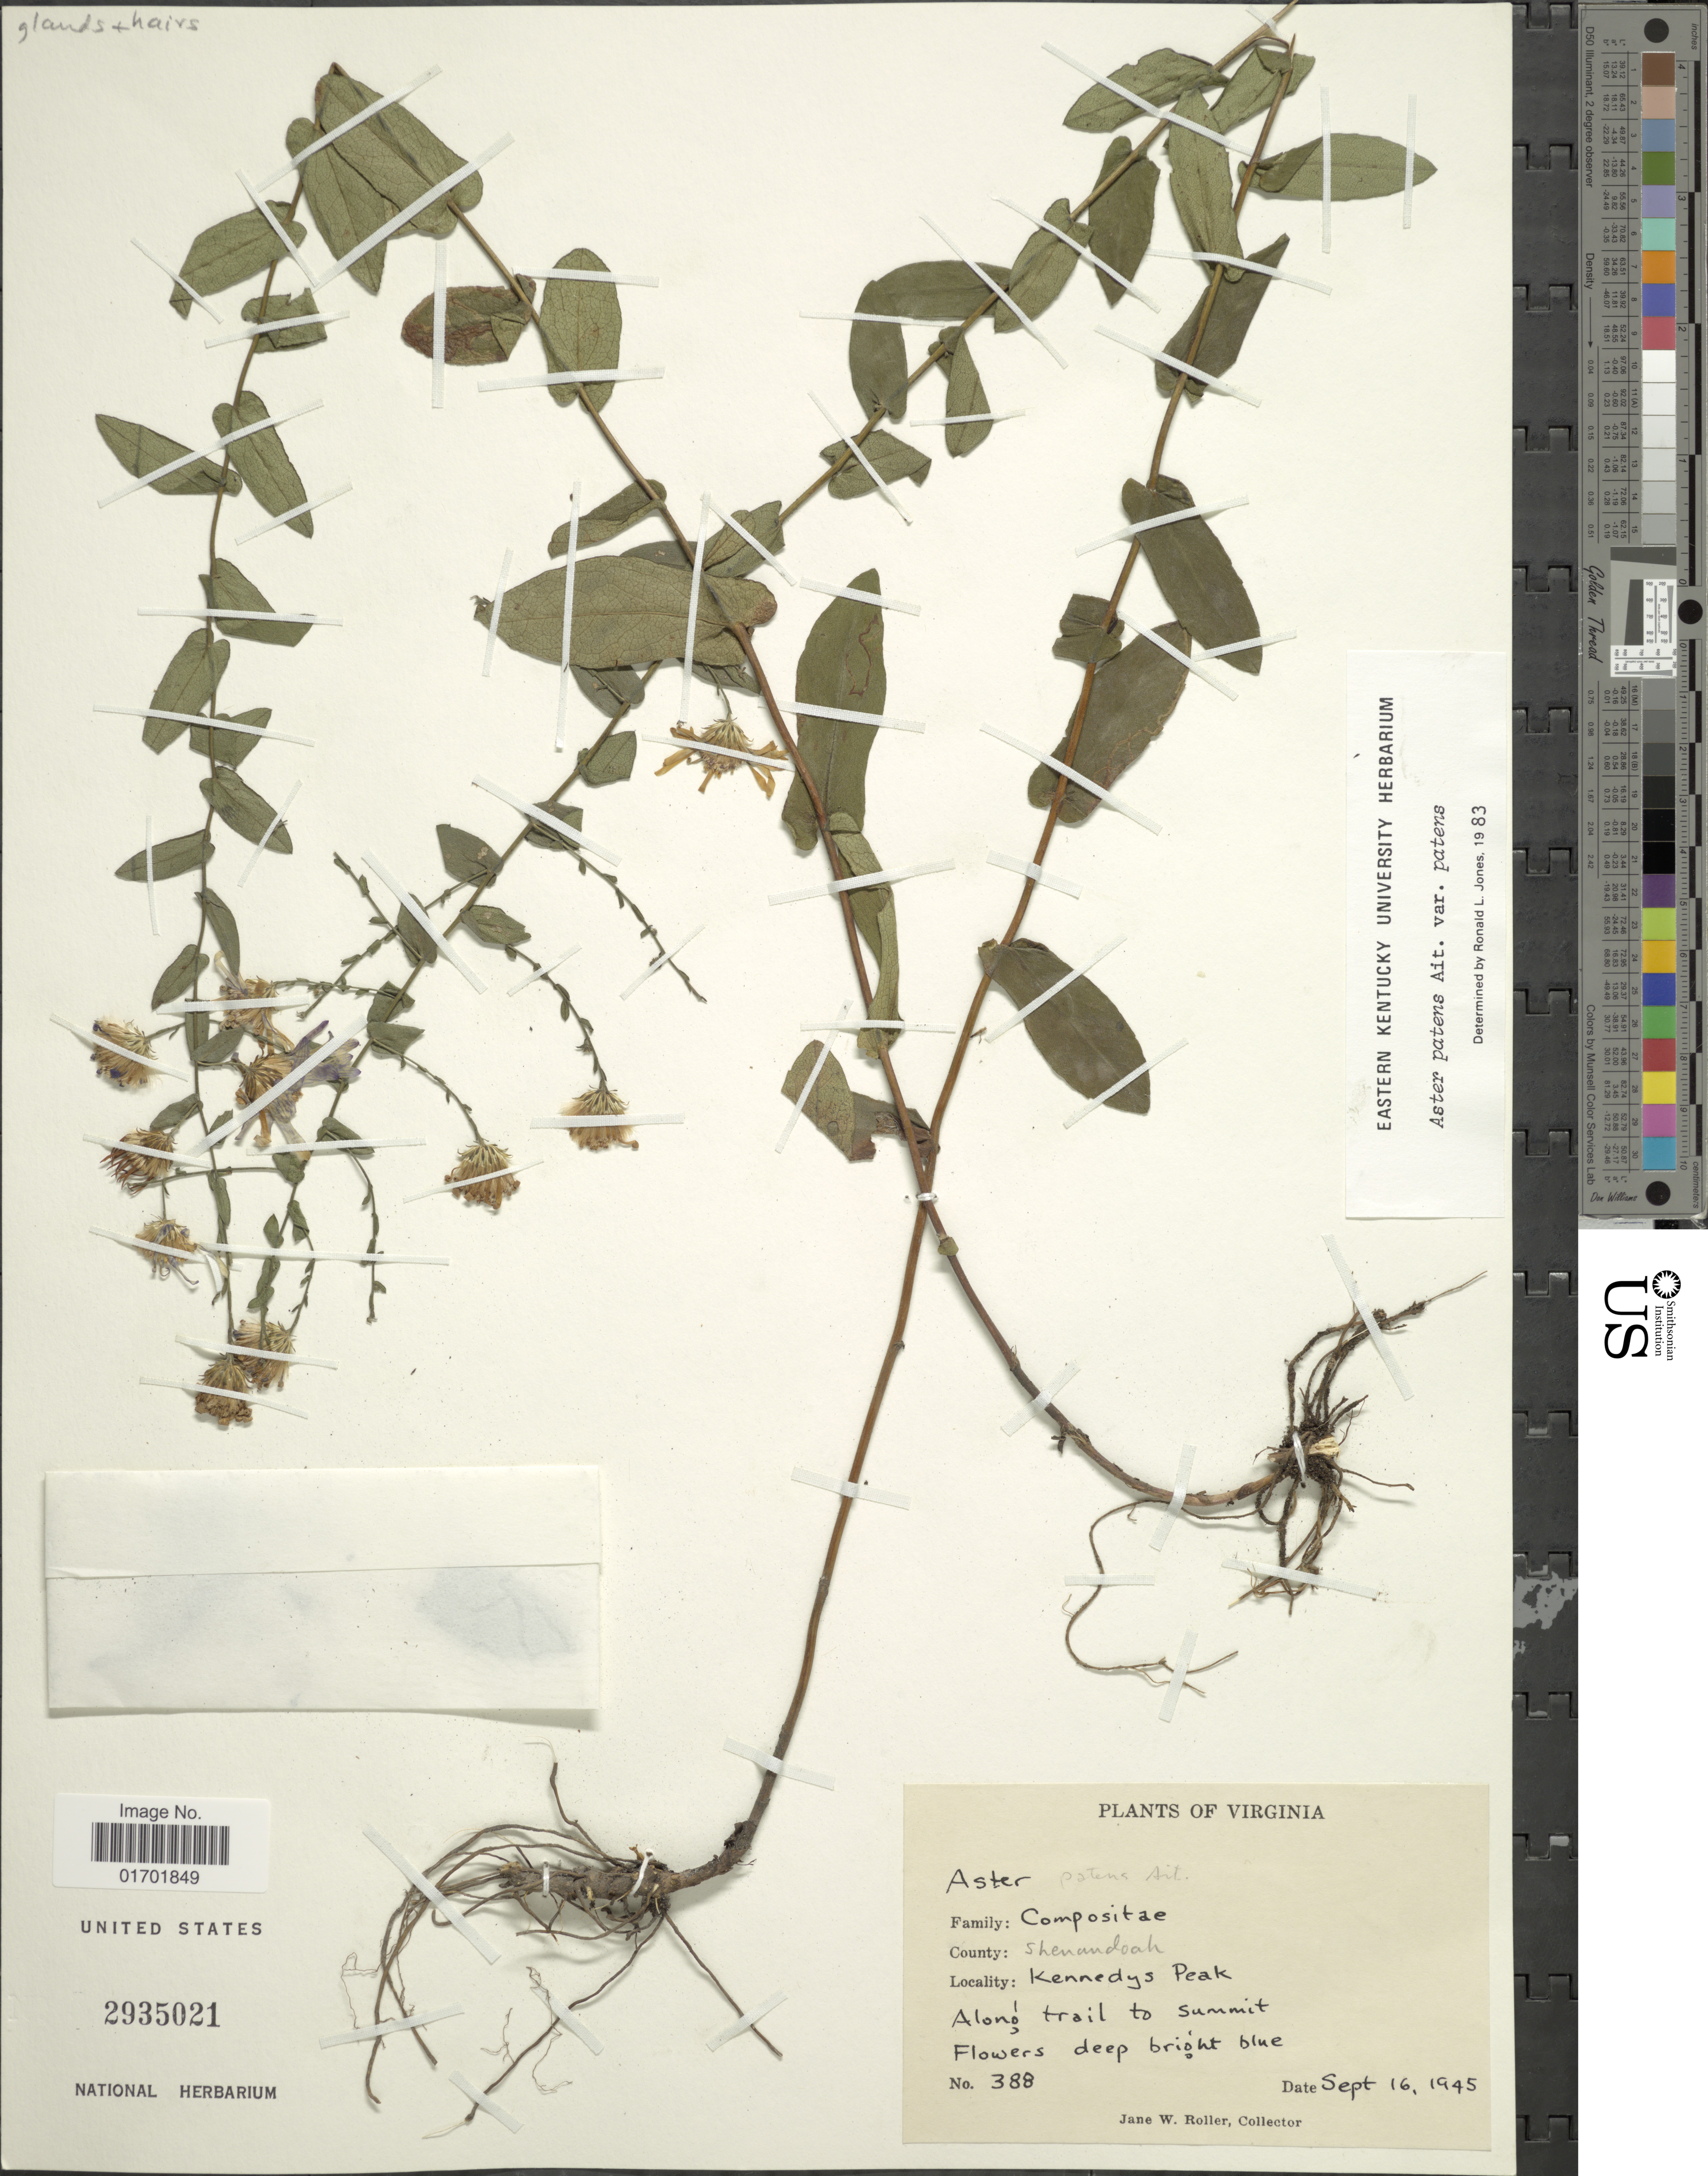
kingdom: Plantae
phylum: Tracheophyta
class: Magnoliopsida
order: Asterales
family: Asteraceae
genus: Symphyotrichum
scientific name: Symphyotrichum patens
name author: (Aiton) G.L. Nesom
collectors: J. W. Roller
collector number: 388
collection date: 1945-09-16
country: United States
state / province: Virginia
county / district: Shenandoah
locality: County: Shenandoah, Kennedys peak, along trail to summit.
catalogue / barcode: US 2935021